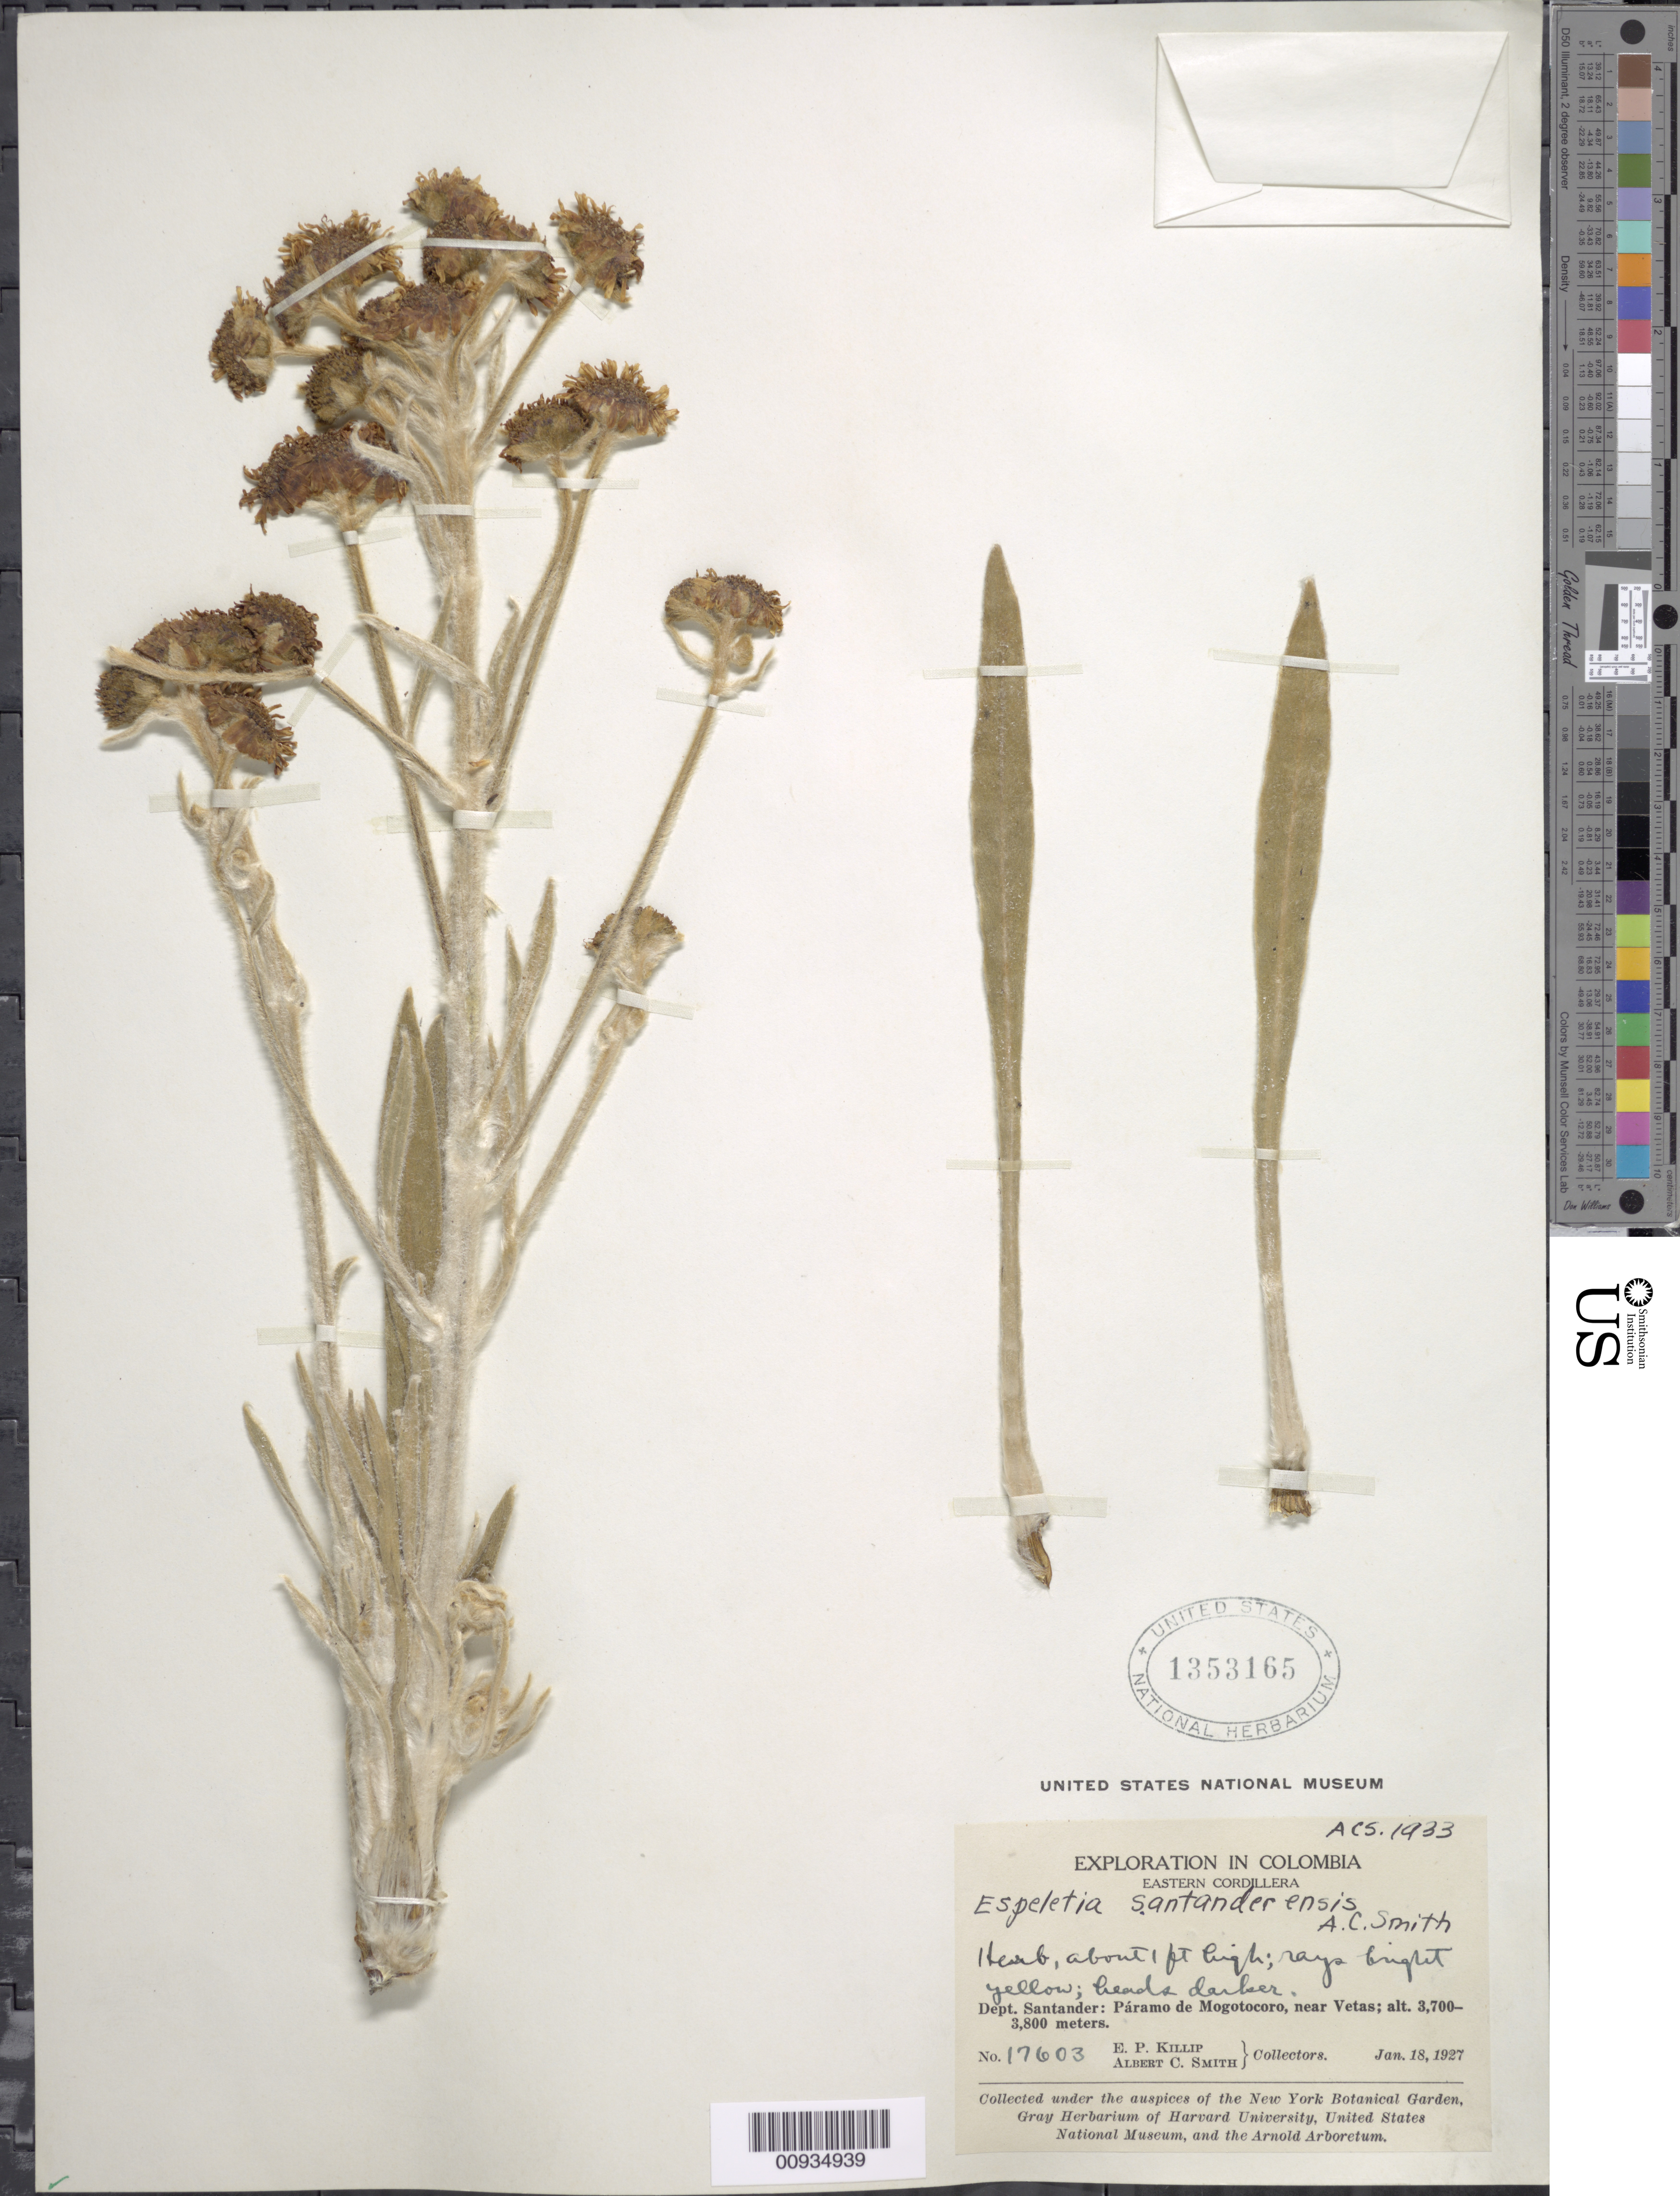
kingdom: Plantae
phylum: Tracheophyta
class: Magnoliopsida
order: Asterales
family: Asteraceae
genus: Espeletiopsis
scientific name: Espeletiopsis santanderensis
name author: (A.C. Sm.) Cuatrec.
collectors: E. P. Killip & A. C. Smith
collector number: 17603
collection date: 1927-01-18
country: Colombia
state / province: Santander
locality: Páramo de Mogotocoro. Near Vetas.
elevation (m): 3700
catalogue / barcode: US 1353165